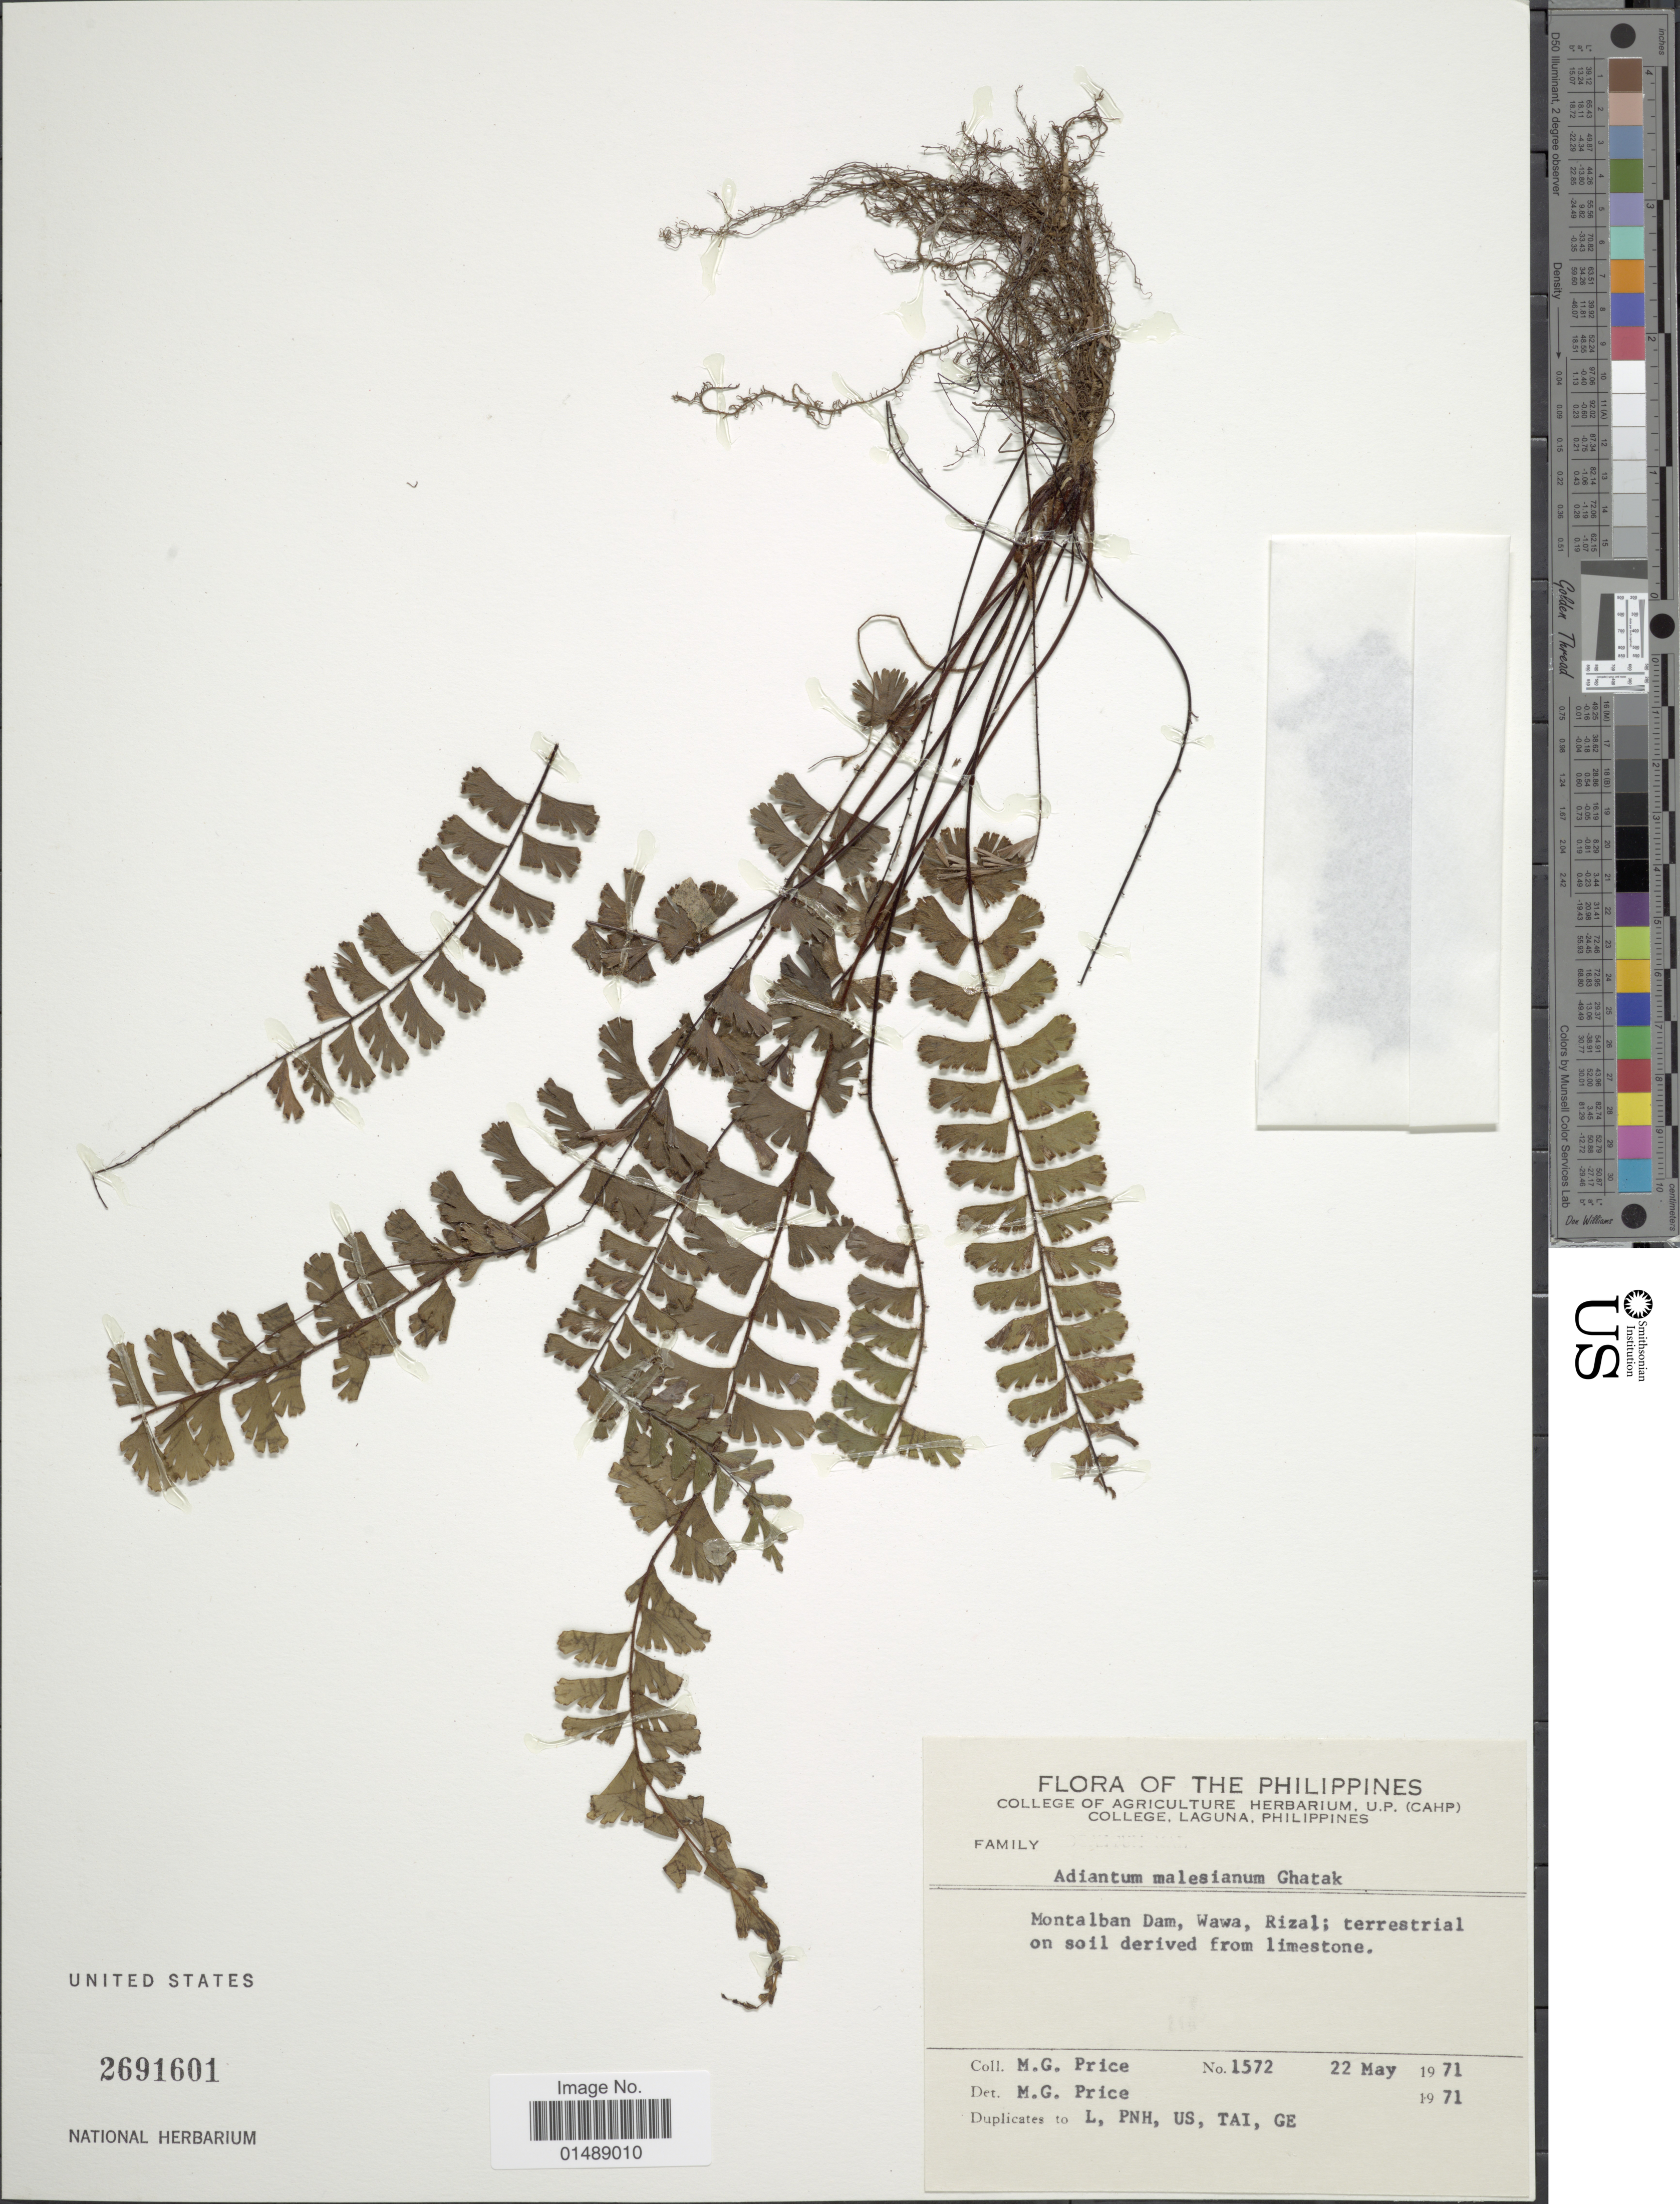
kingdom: Plantae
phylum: Tracheophyta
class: Polypodiopsida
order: Polypodiales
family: Pteridaceae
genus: Adiantum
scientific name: Adiantum malesianum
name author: J. Ghatak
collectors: M. G. Price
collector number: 1572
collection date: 1971-05-22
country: Philippines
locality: The Philippines, Montalban Dam, Wawa, Rizal; terrestorial on soil derived from limestone.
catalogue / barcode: US 2691601